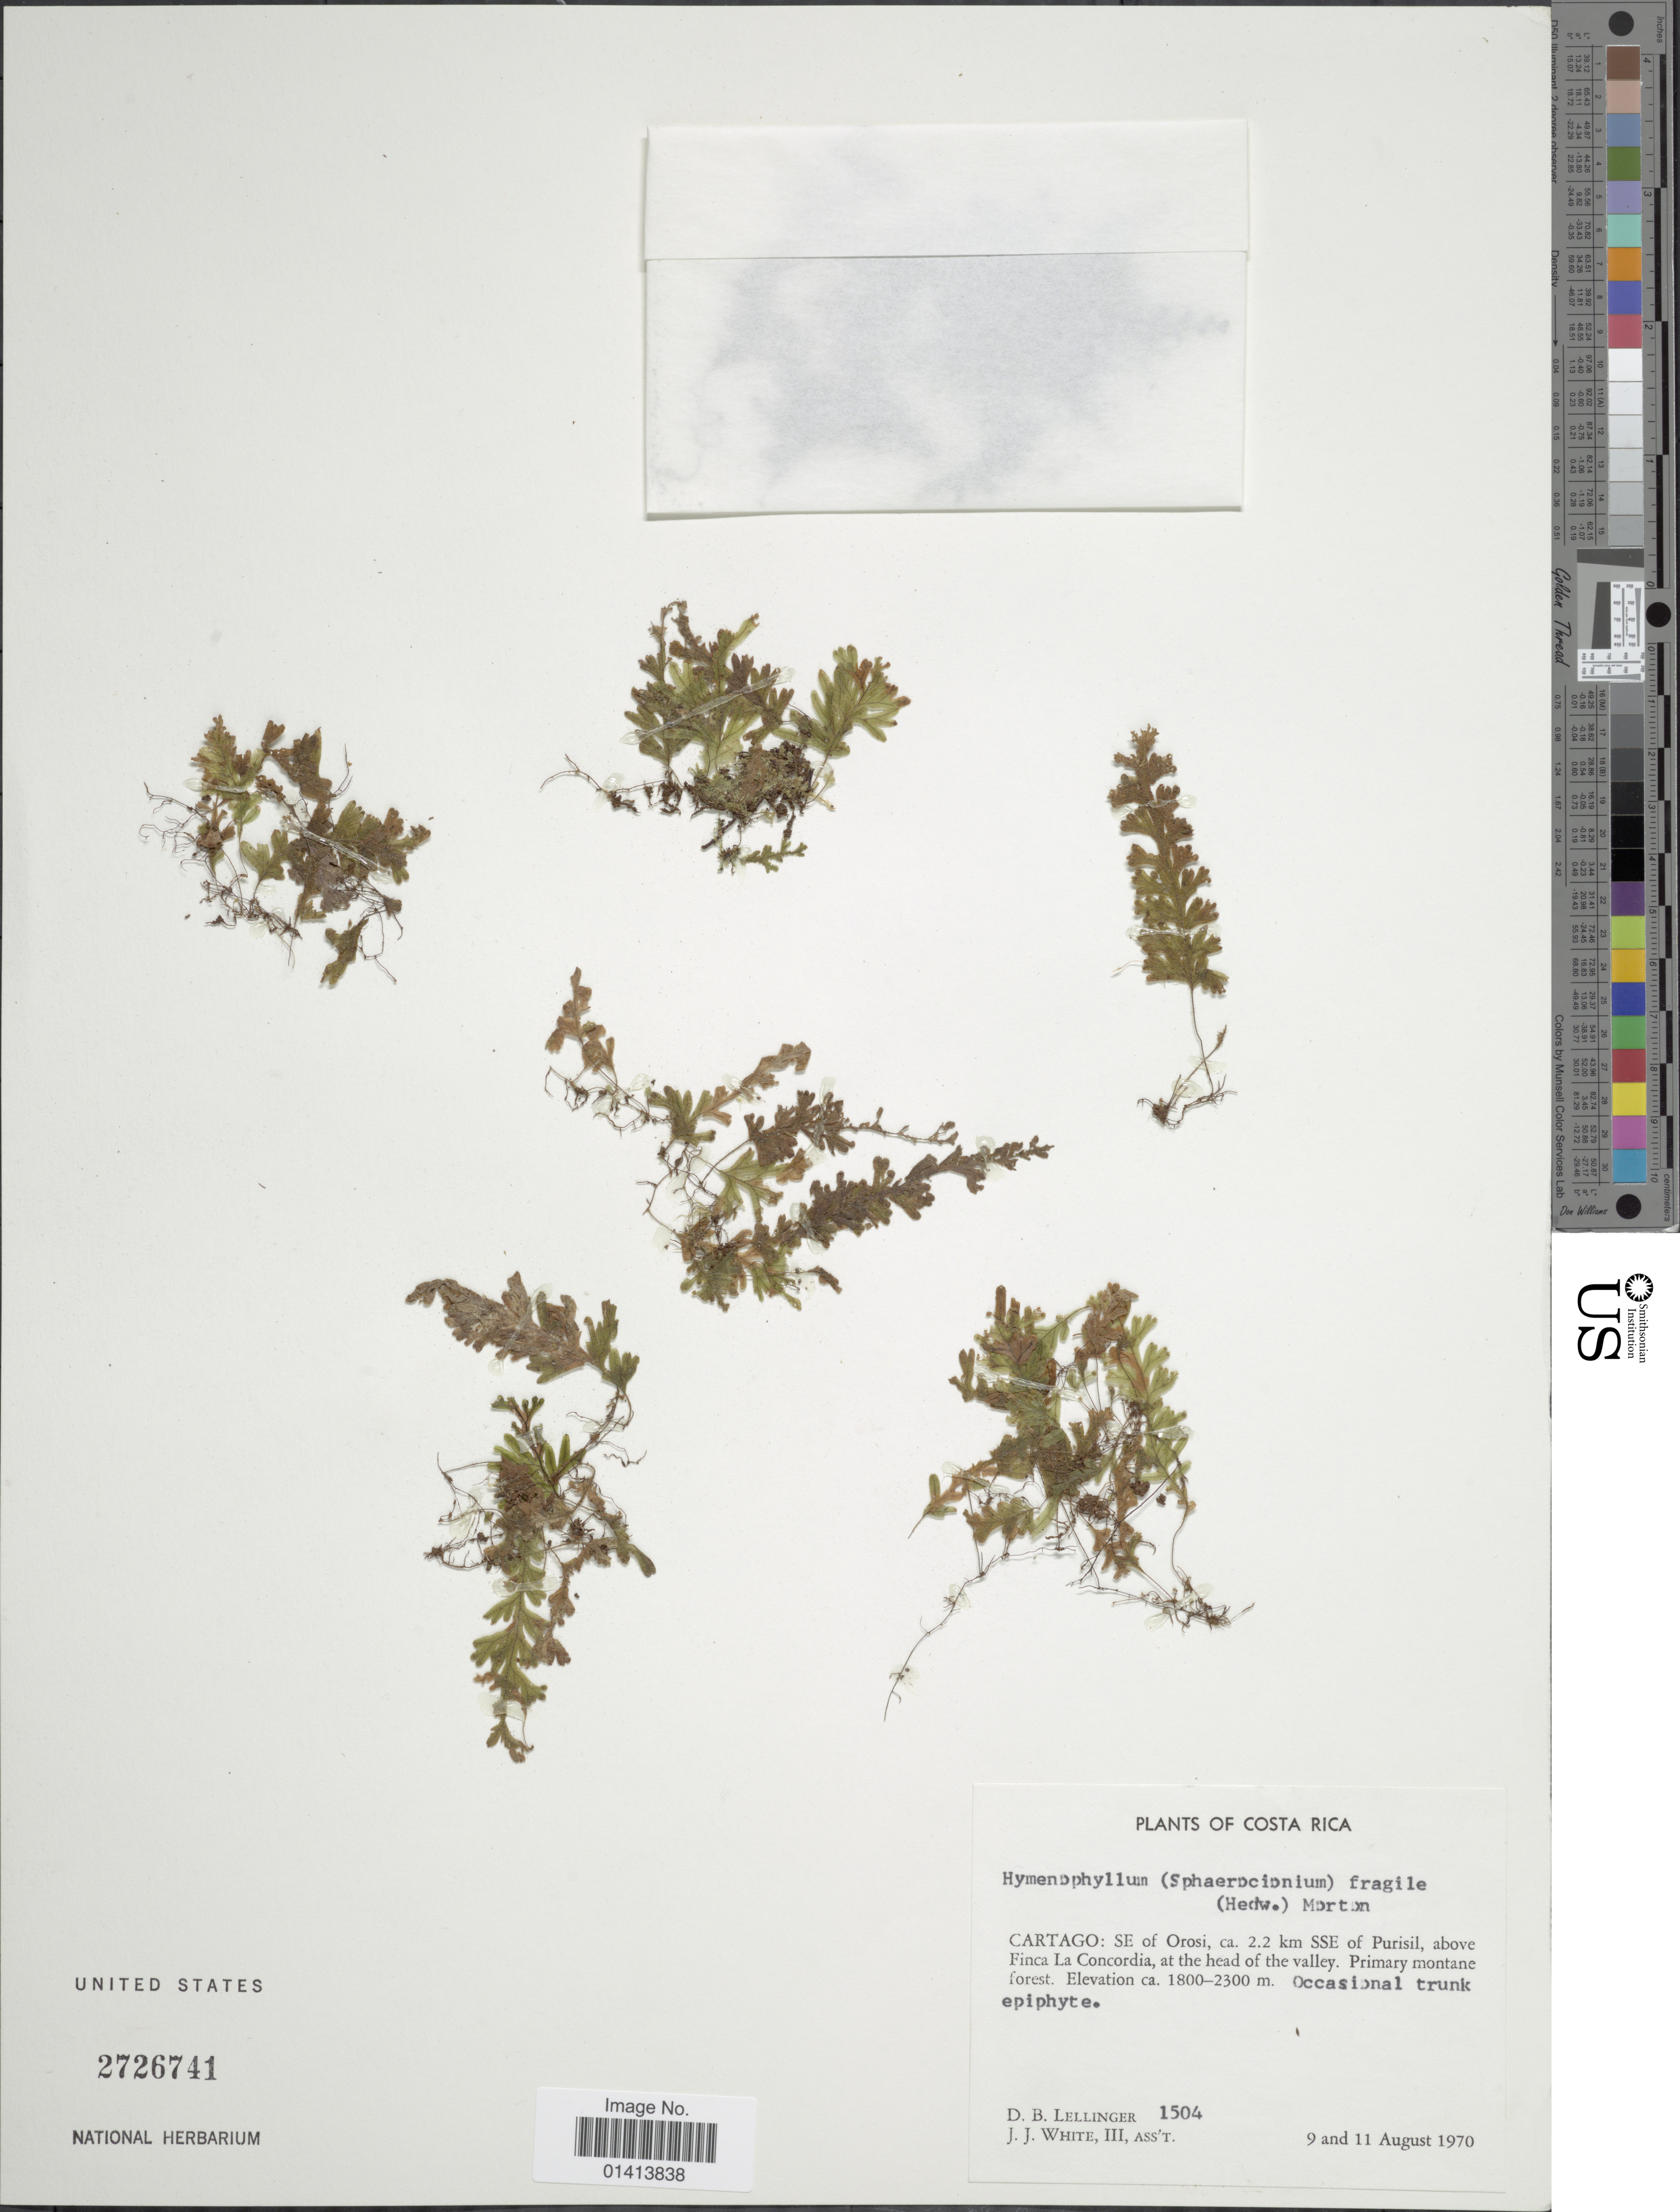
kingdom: Plantae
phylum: Tracheophyta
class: Polypodiopsida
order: Hymenophyllales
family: Hymenophyllaceae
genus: Hymenophyllum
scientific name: Hymenophyllum fragile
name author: (Hedw.) C.V. Morton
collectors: D. B. Lellinger & J. J. White III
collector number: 1504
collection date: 1970-08-09/1970-08-11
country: Costa Rica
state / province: Cartago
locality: SE of Orosi, ca 2.2 km SSE of Puisil, above Finca La Corcordia, at head of the valley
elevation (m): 1800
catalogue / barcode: US 2726741